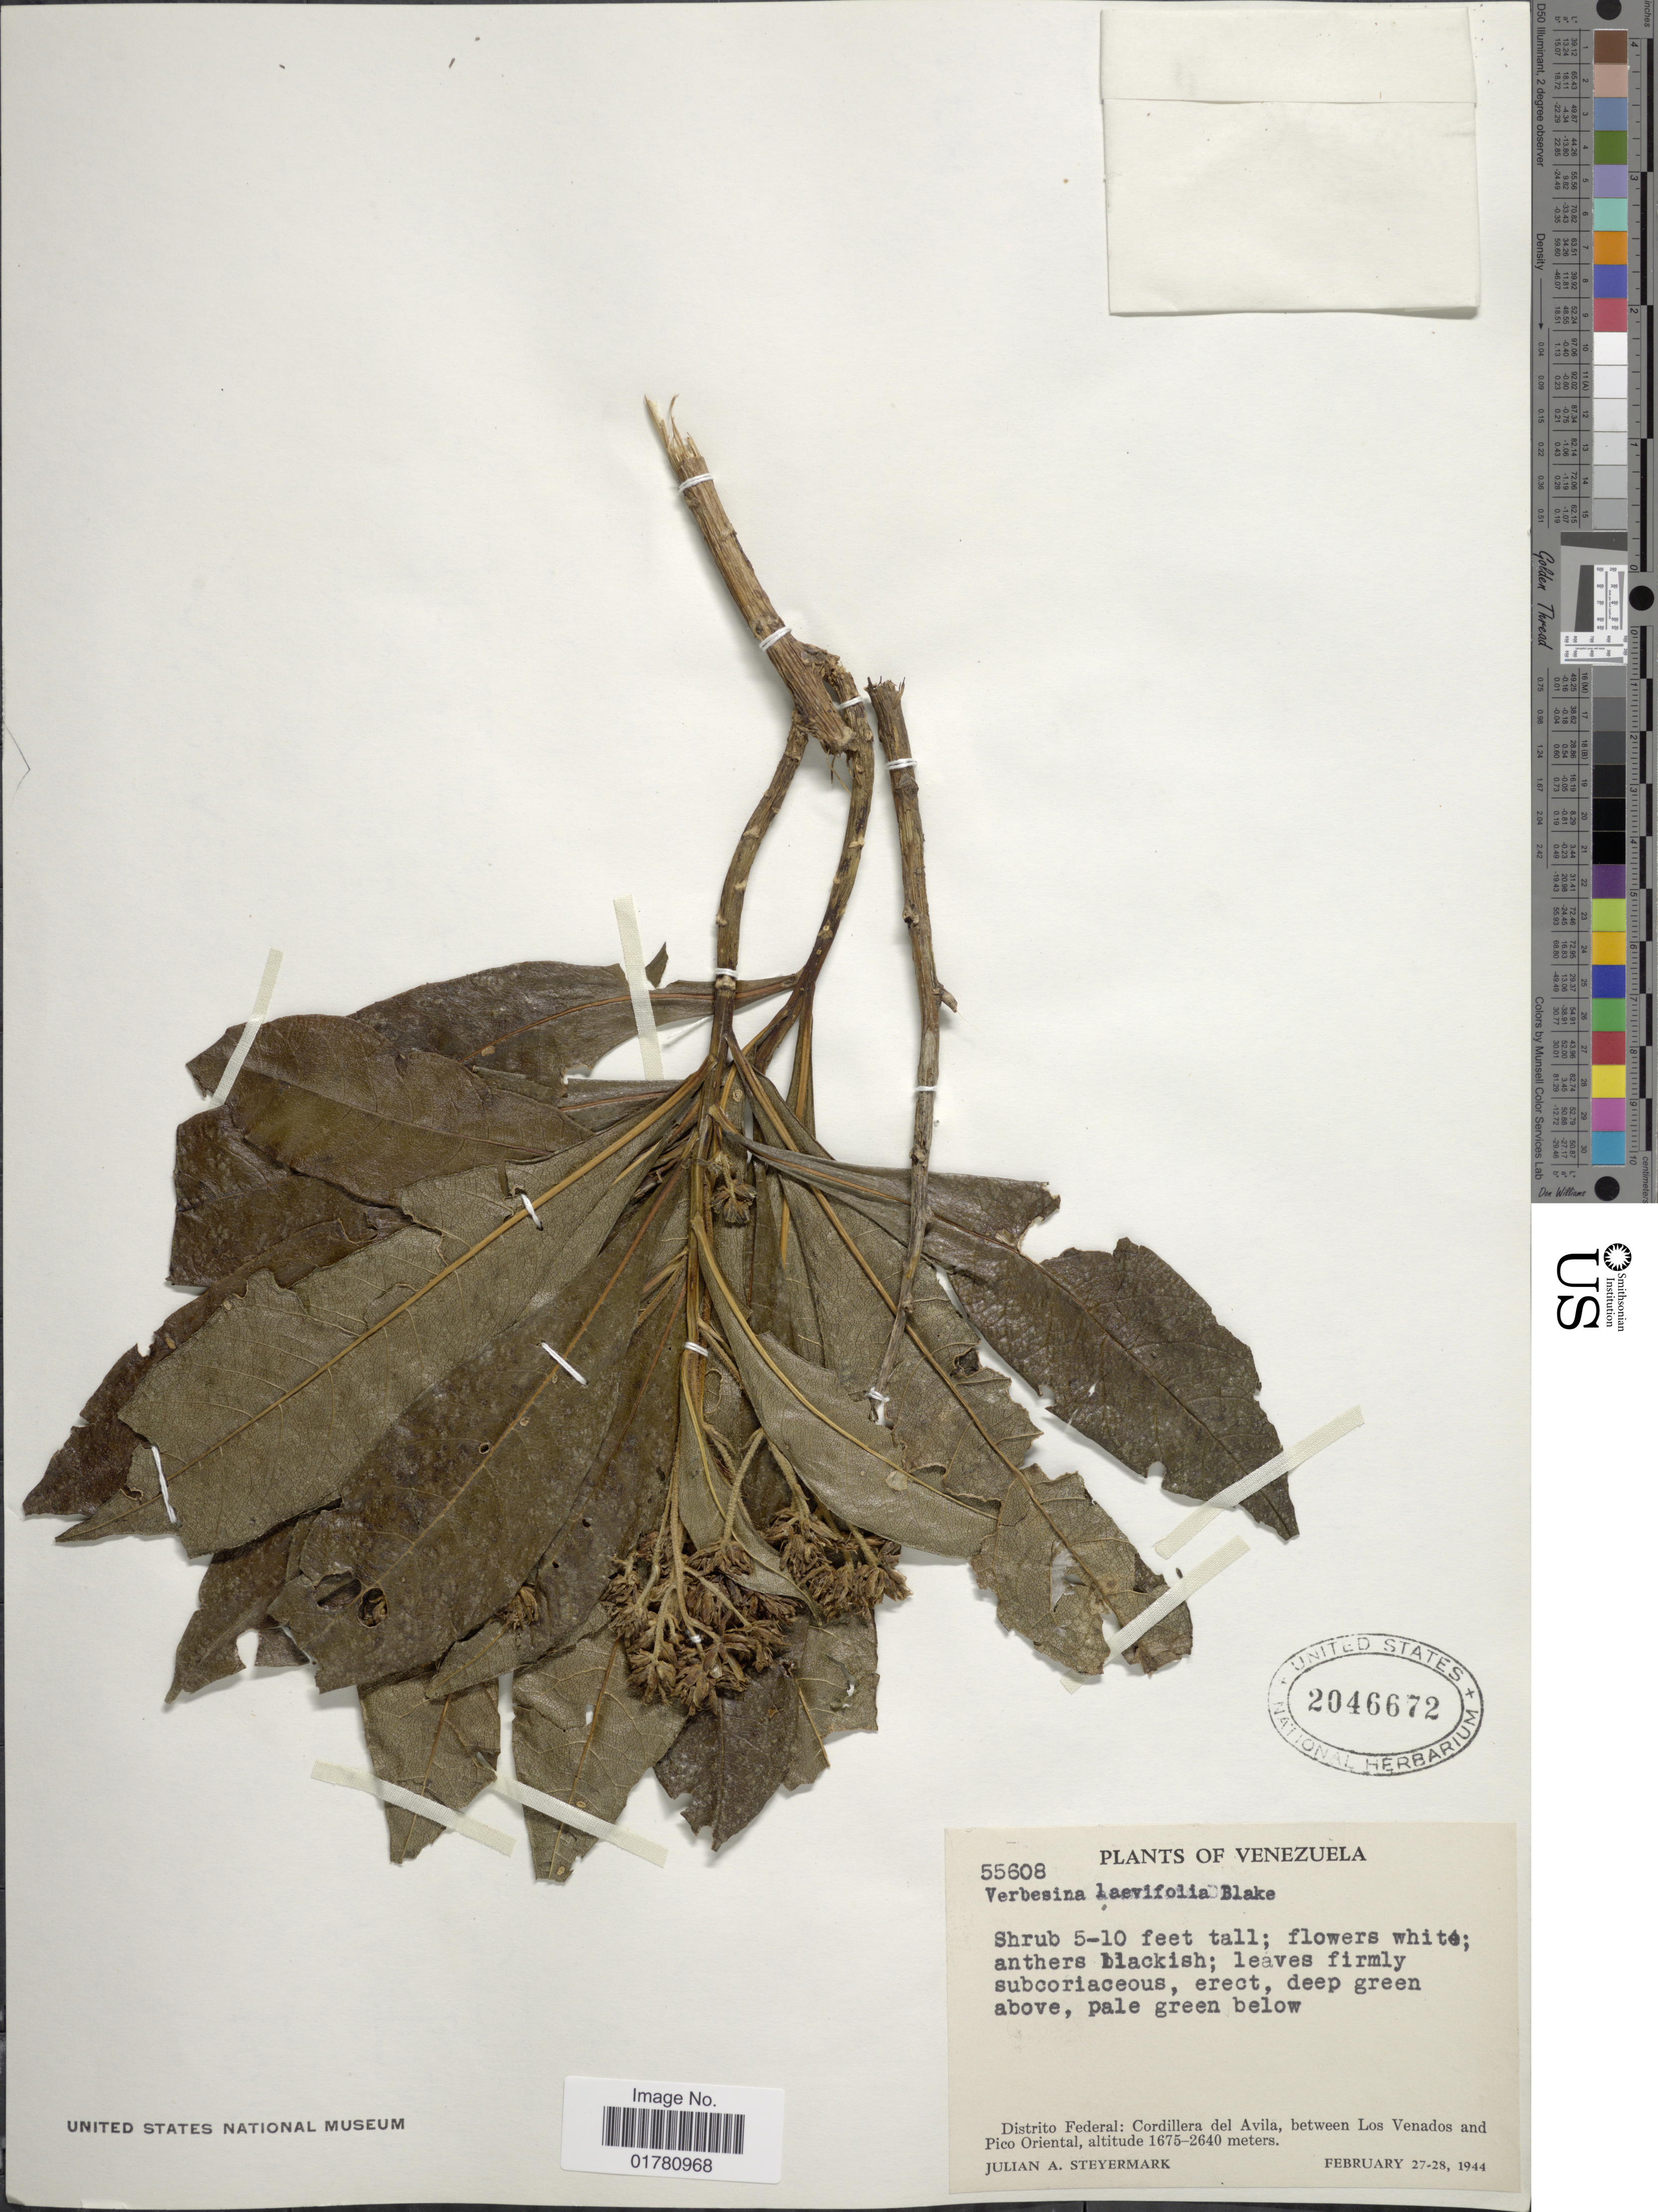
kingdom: Plantae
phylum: Tracheophyta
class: Magnoliopsida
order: Asterales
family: Asteraceae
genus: Verbesina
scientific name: Verbesina laevifolia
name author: S.F. Blake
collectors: J. Steyermark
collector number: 55608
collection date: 1944-02-27/1944-02-28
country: Venezuela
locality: Distrito Federal; Cordillera del Avila, between Los Venados and Pico Oriental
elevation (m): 1675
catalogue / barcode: US 2046672